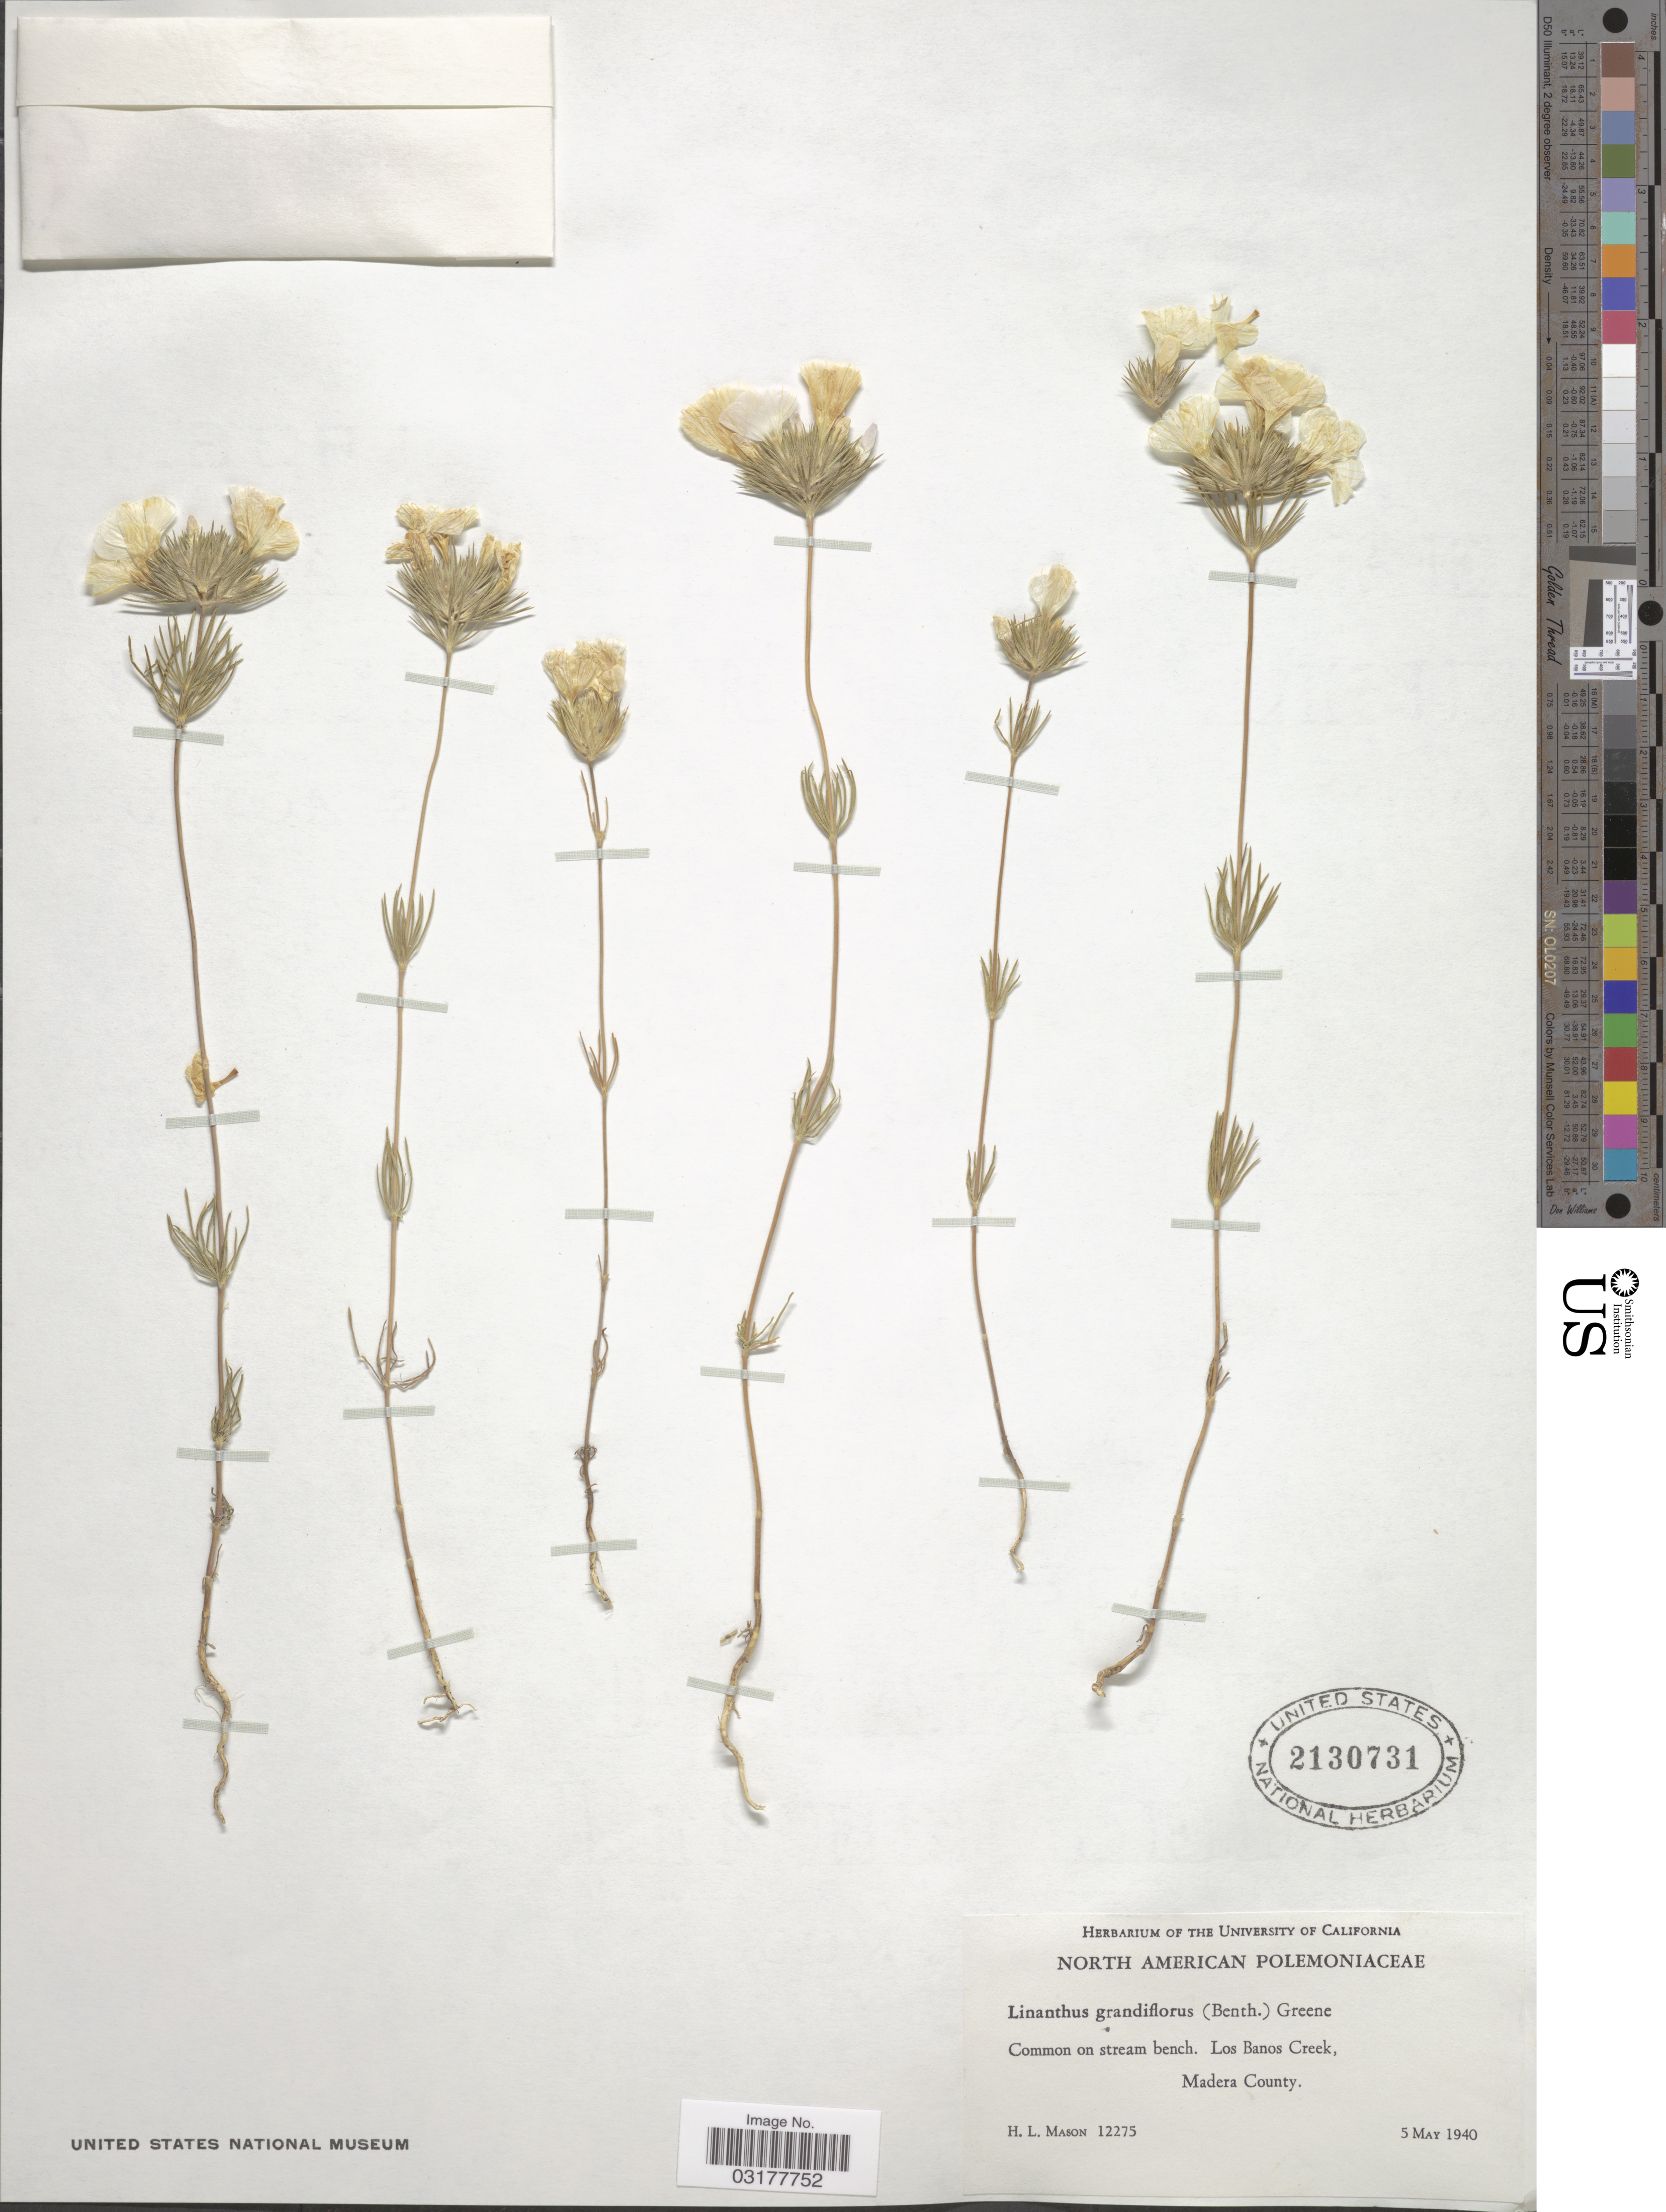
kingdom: Plantae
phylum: Tracheophyta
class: Magnoliopsida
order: Ericales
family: Polemoniaceae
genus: Leptosiphon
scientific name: Leptosiphon grandiflorus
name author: Benth.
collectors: H. L. Mason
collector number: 12275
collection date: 1940-05-05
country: United States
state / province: California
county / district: Madera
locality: Los Banos Creek, Madera County.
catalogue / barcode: US 2130731